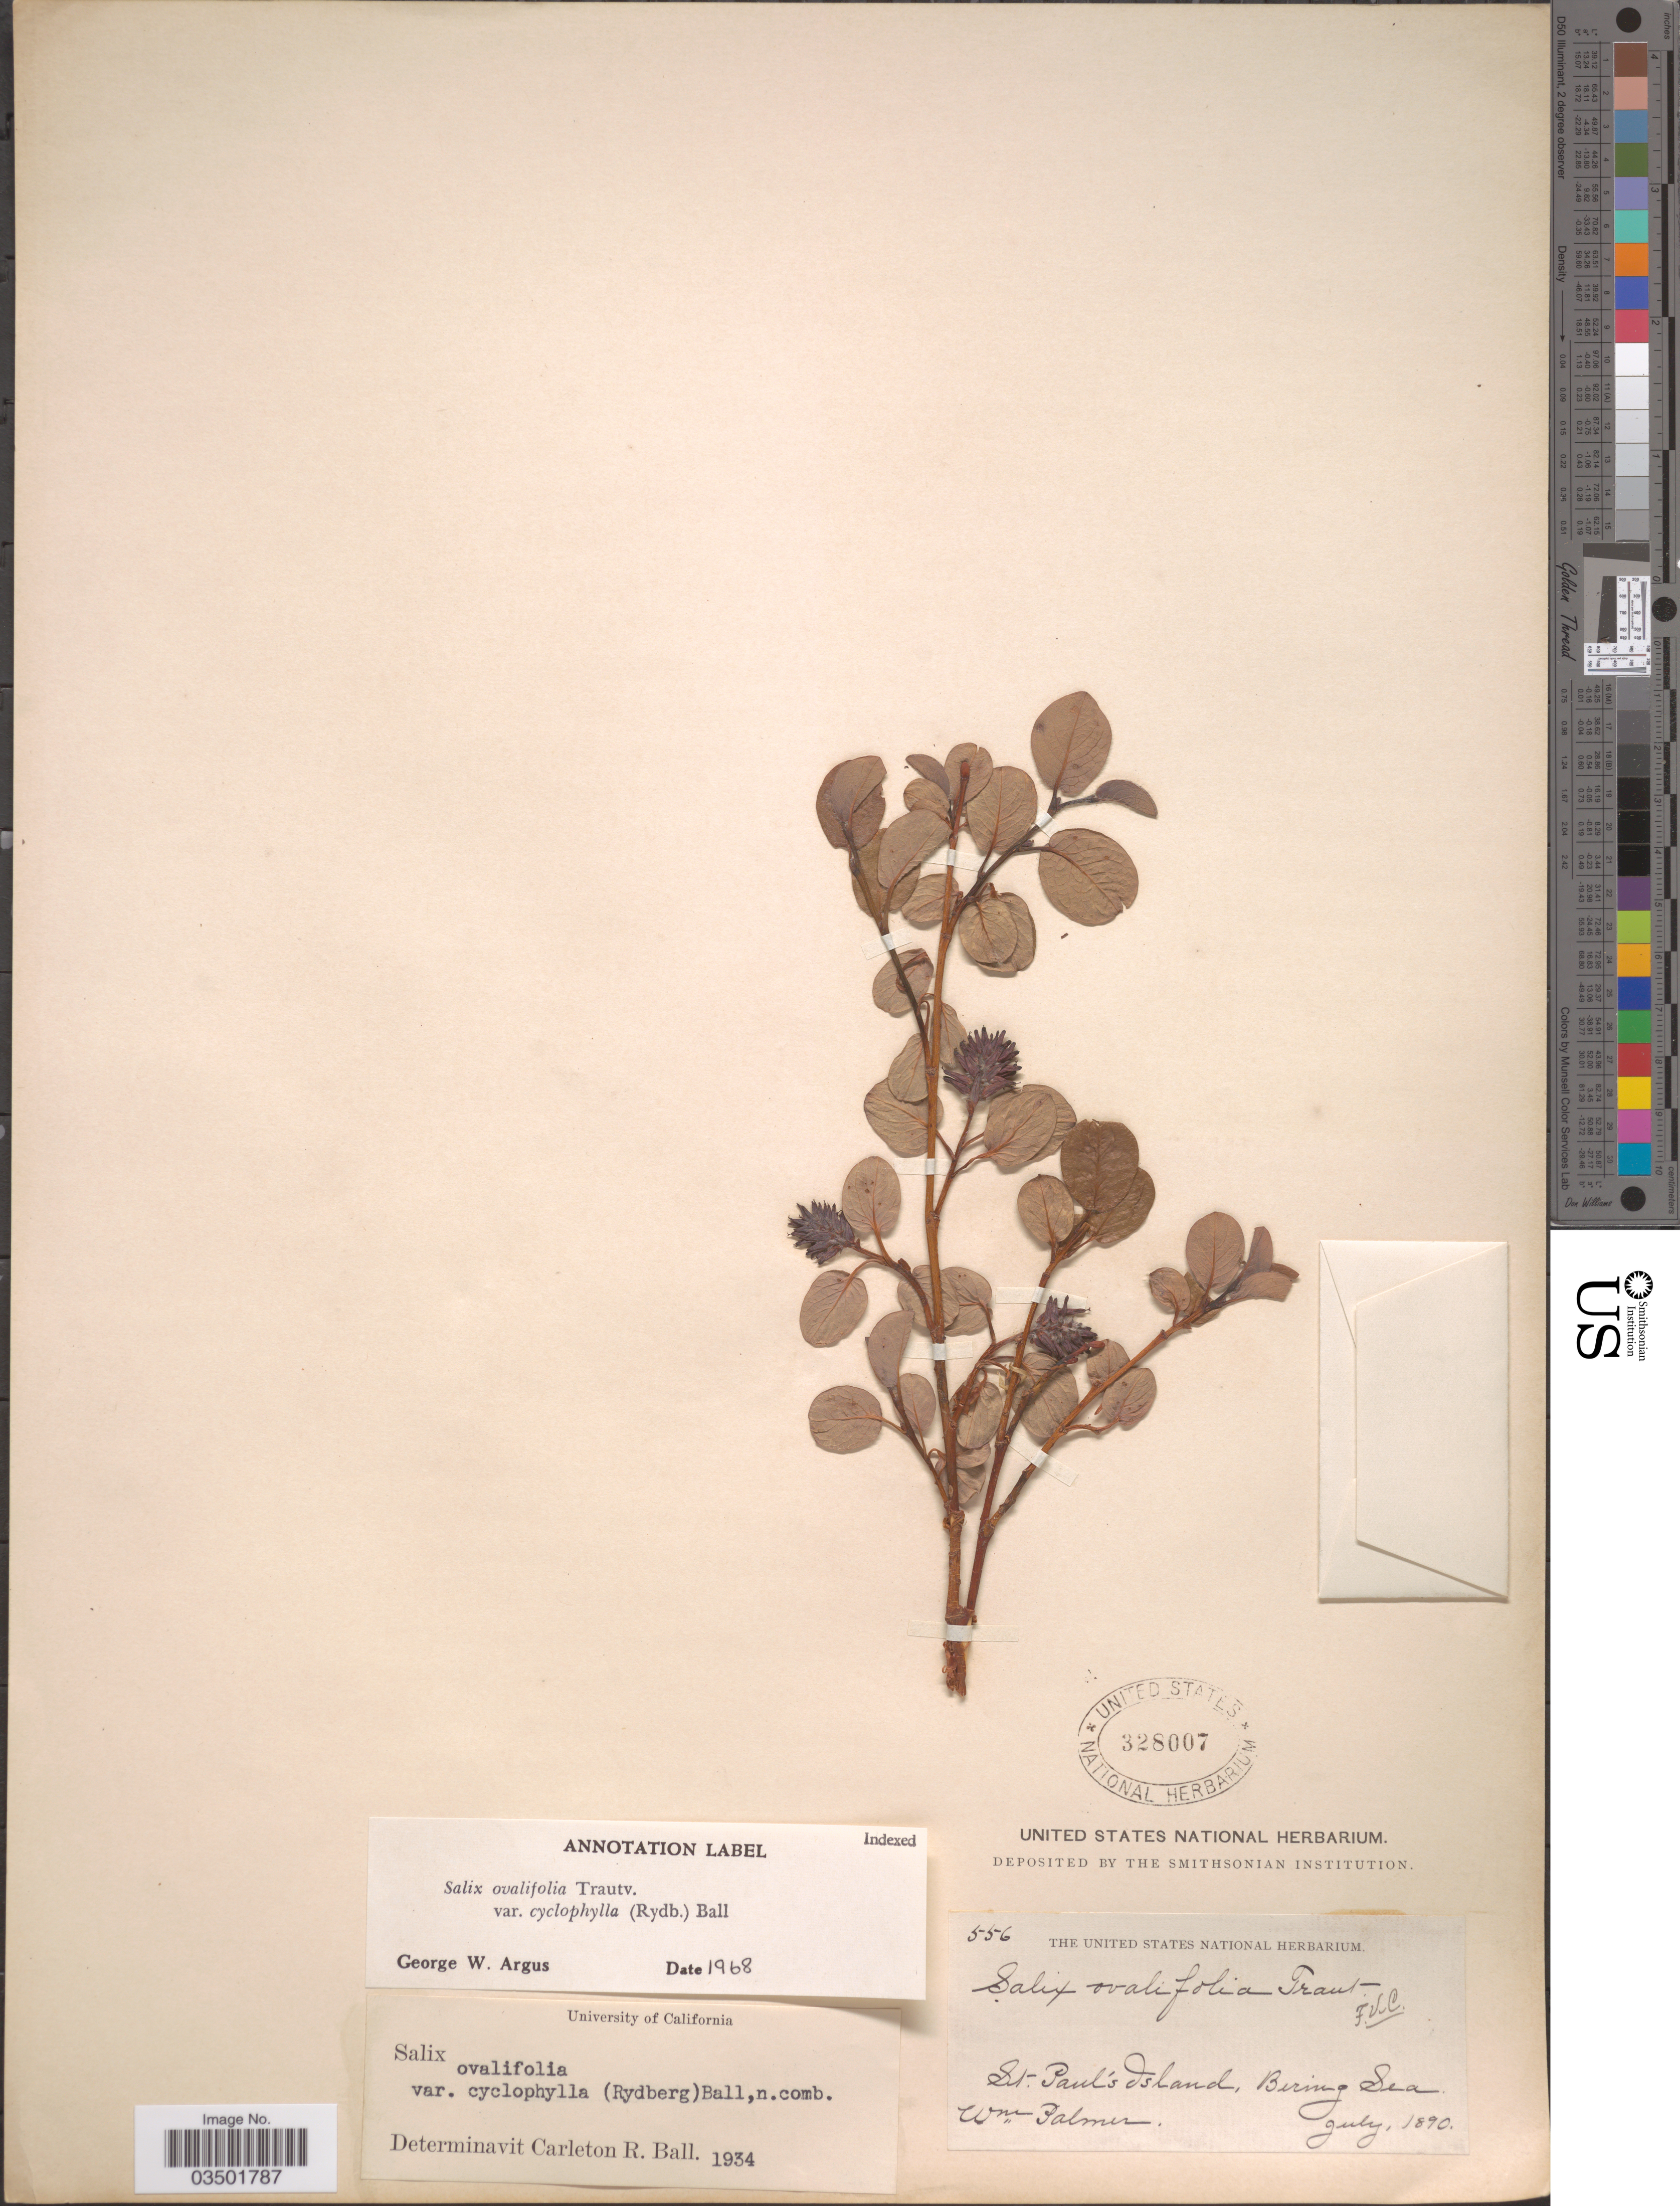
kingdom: Plantae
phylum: Tracheophyta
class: Magnoliopsida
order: Malpighiales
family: Salicaceae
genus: Salix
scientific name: Salix ovalifolia var. cyclophylla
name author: (Rydb.) C.R. Ball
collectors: W. Palmer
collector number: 556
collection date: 1890-07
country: United States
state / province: Alaska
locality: St. Paul's Island, Bering Sea.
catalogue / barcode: US 328007